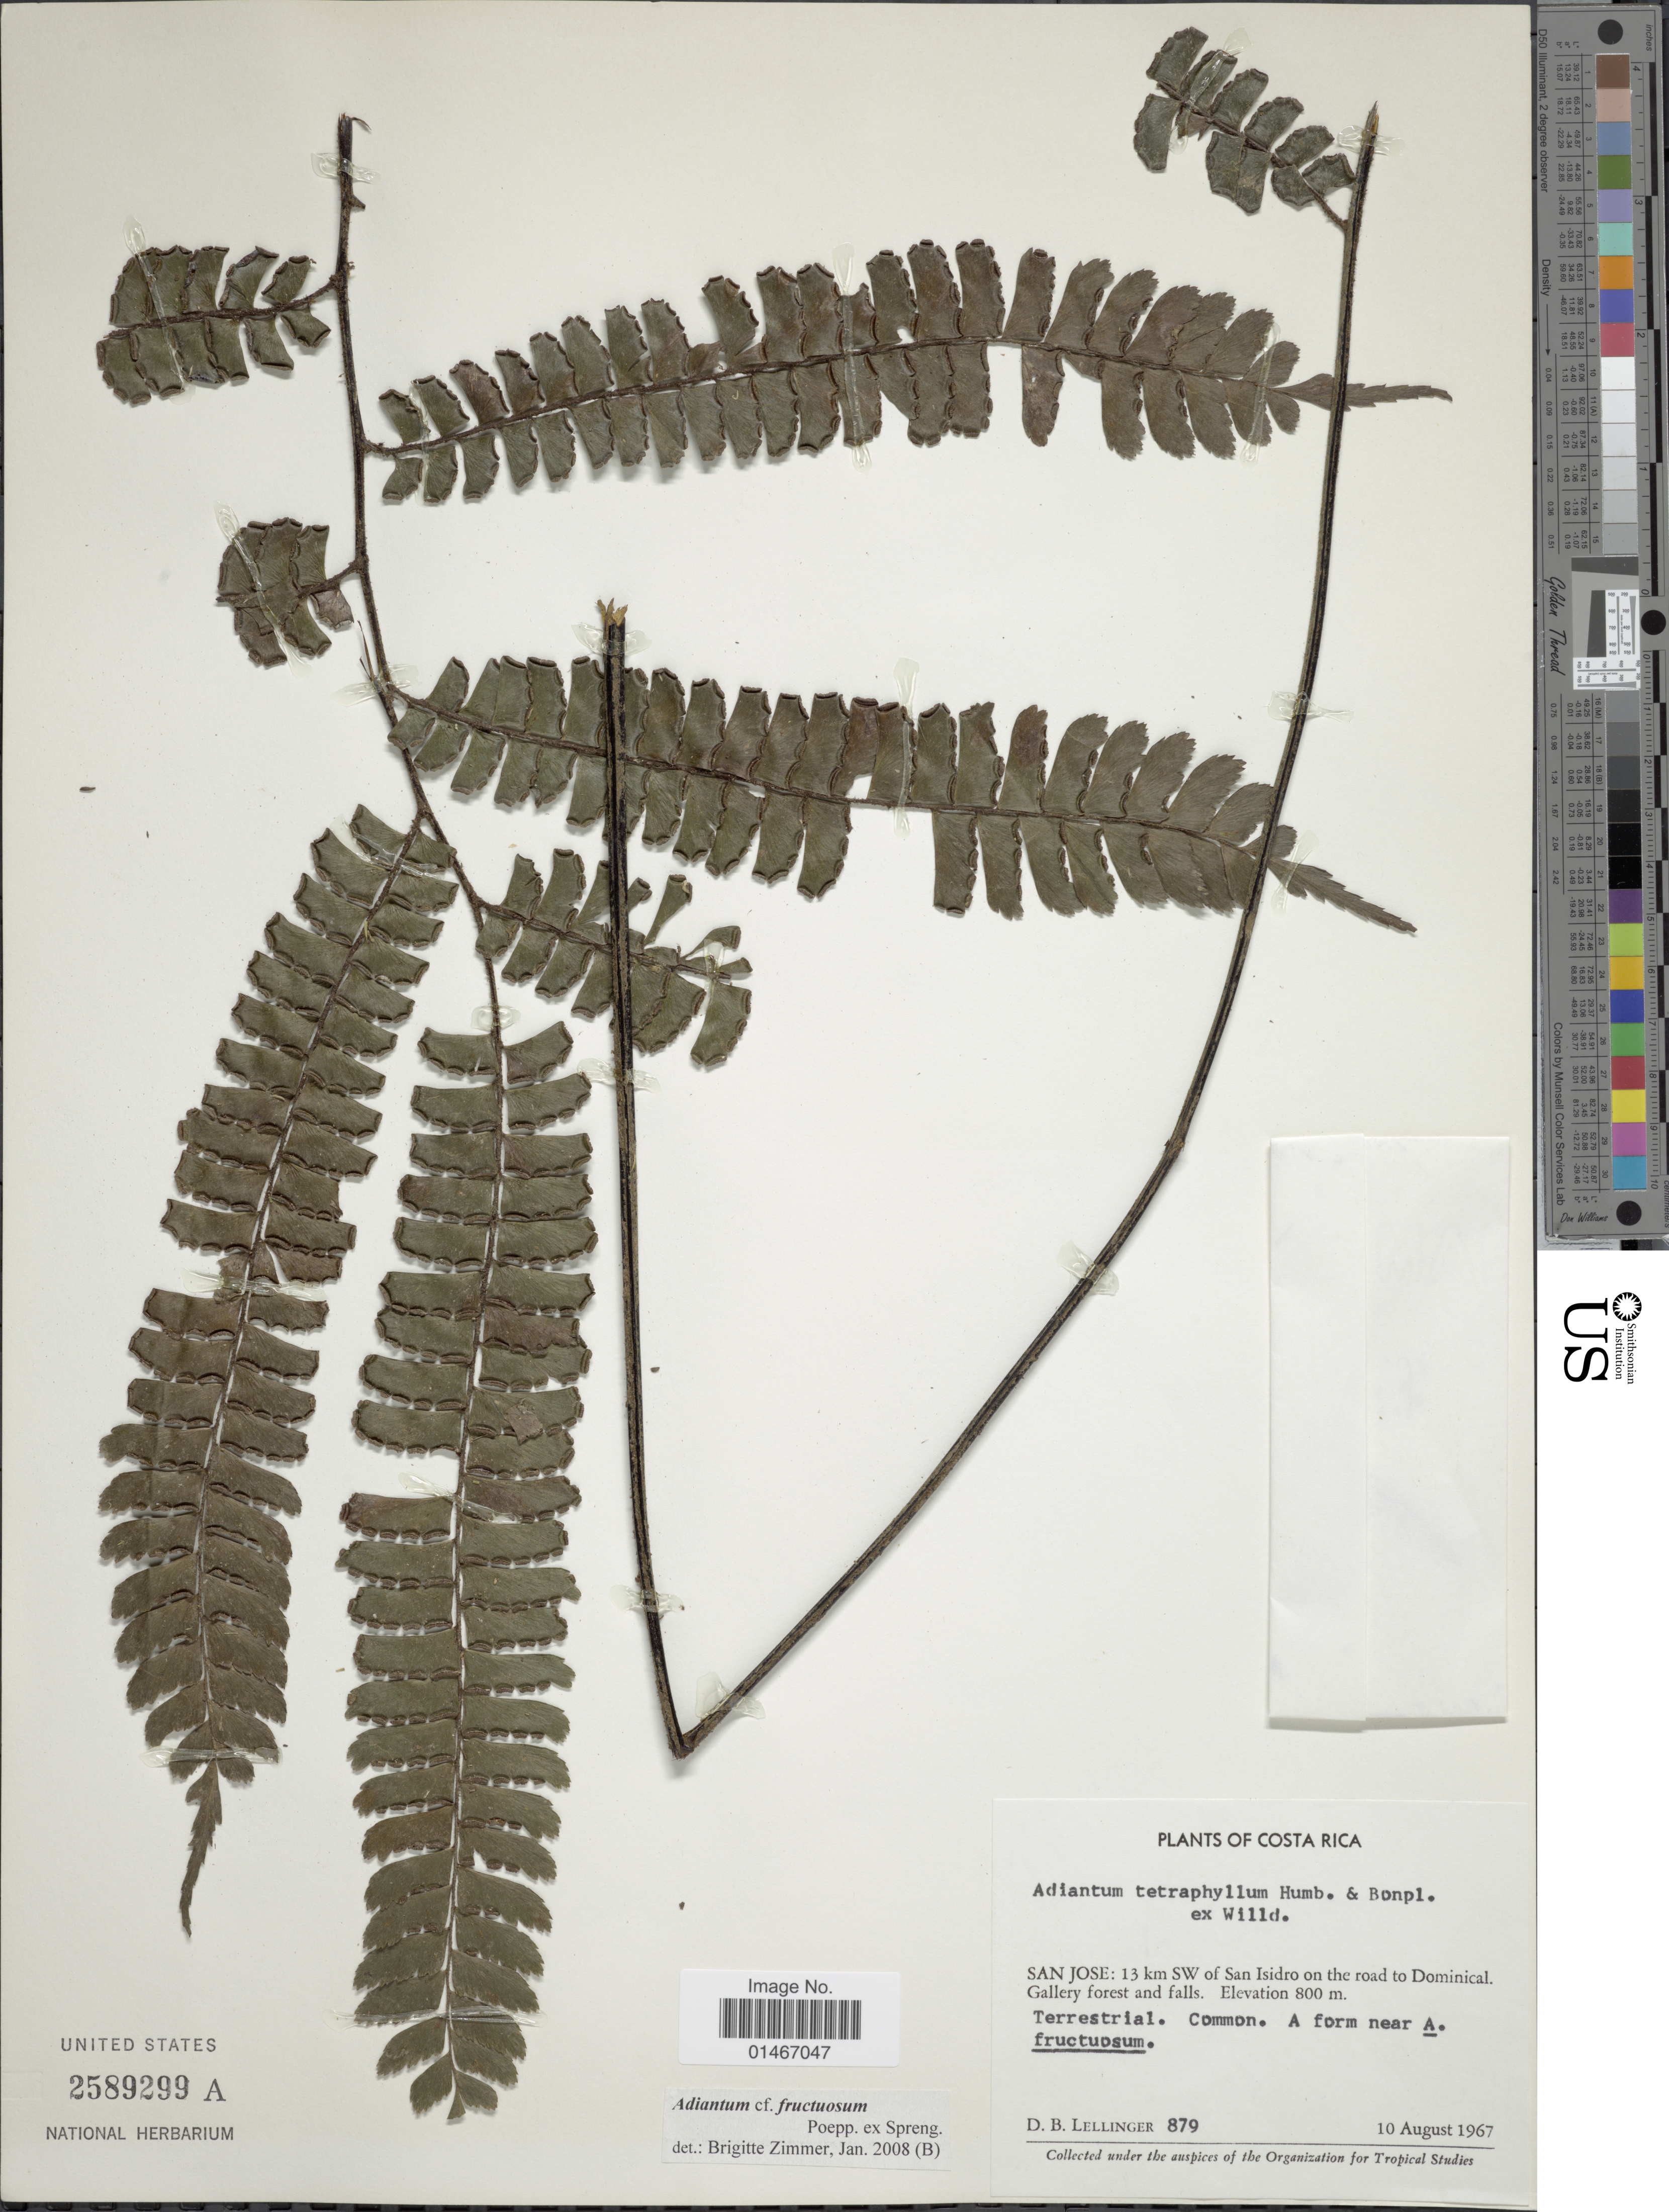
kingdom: Plantae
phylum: Tracheophyta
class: Polypodiopsida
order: Polypodiales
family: Pteridaceae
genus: Adiantum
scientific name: Adiantum fructuosum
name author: Poepp. ex Spreng.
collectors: D. B. Lellinger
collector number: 879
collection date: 1967-08-10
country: Costa Rica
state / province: Cartago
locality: San Jose: 13 km SW Isidro on the road to Domincal.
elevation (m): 800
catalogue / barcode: US 2589299A